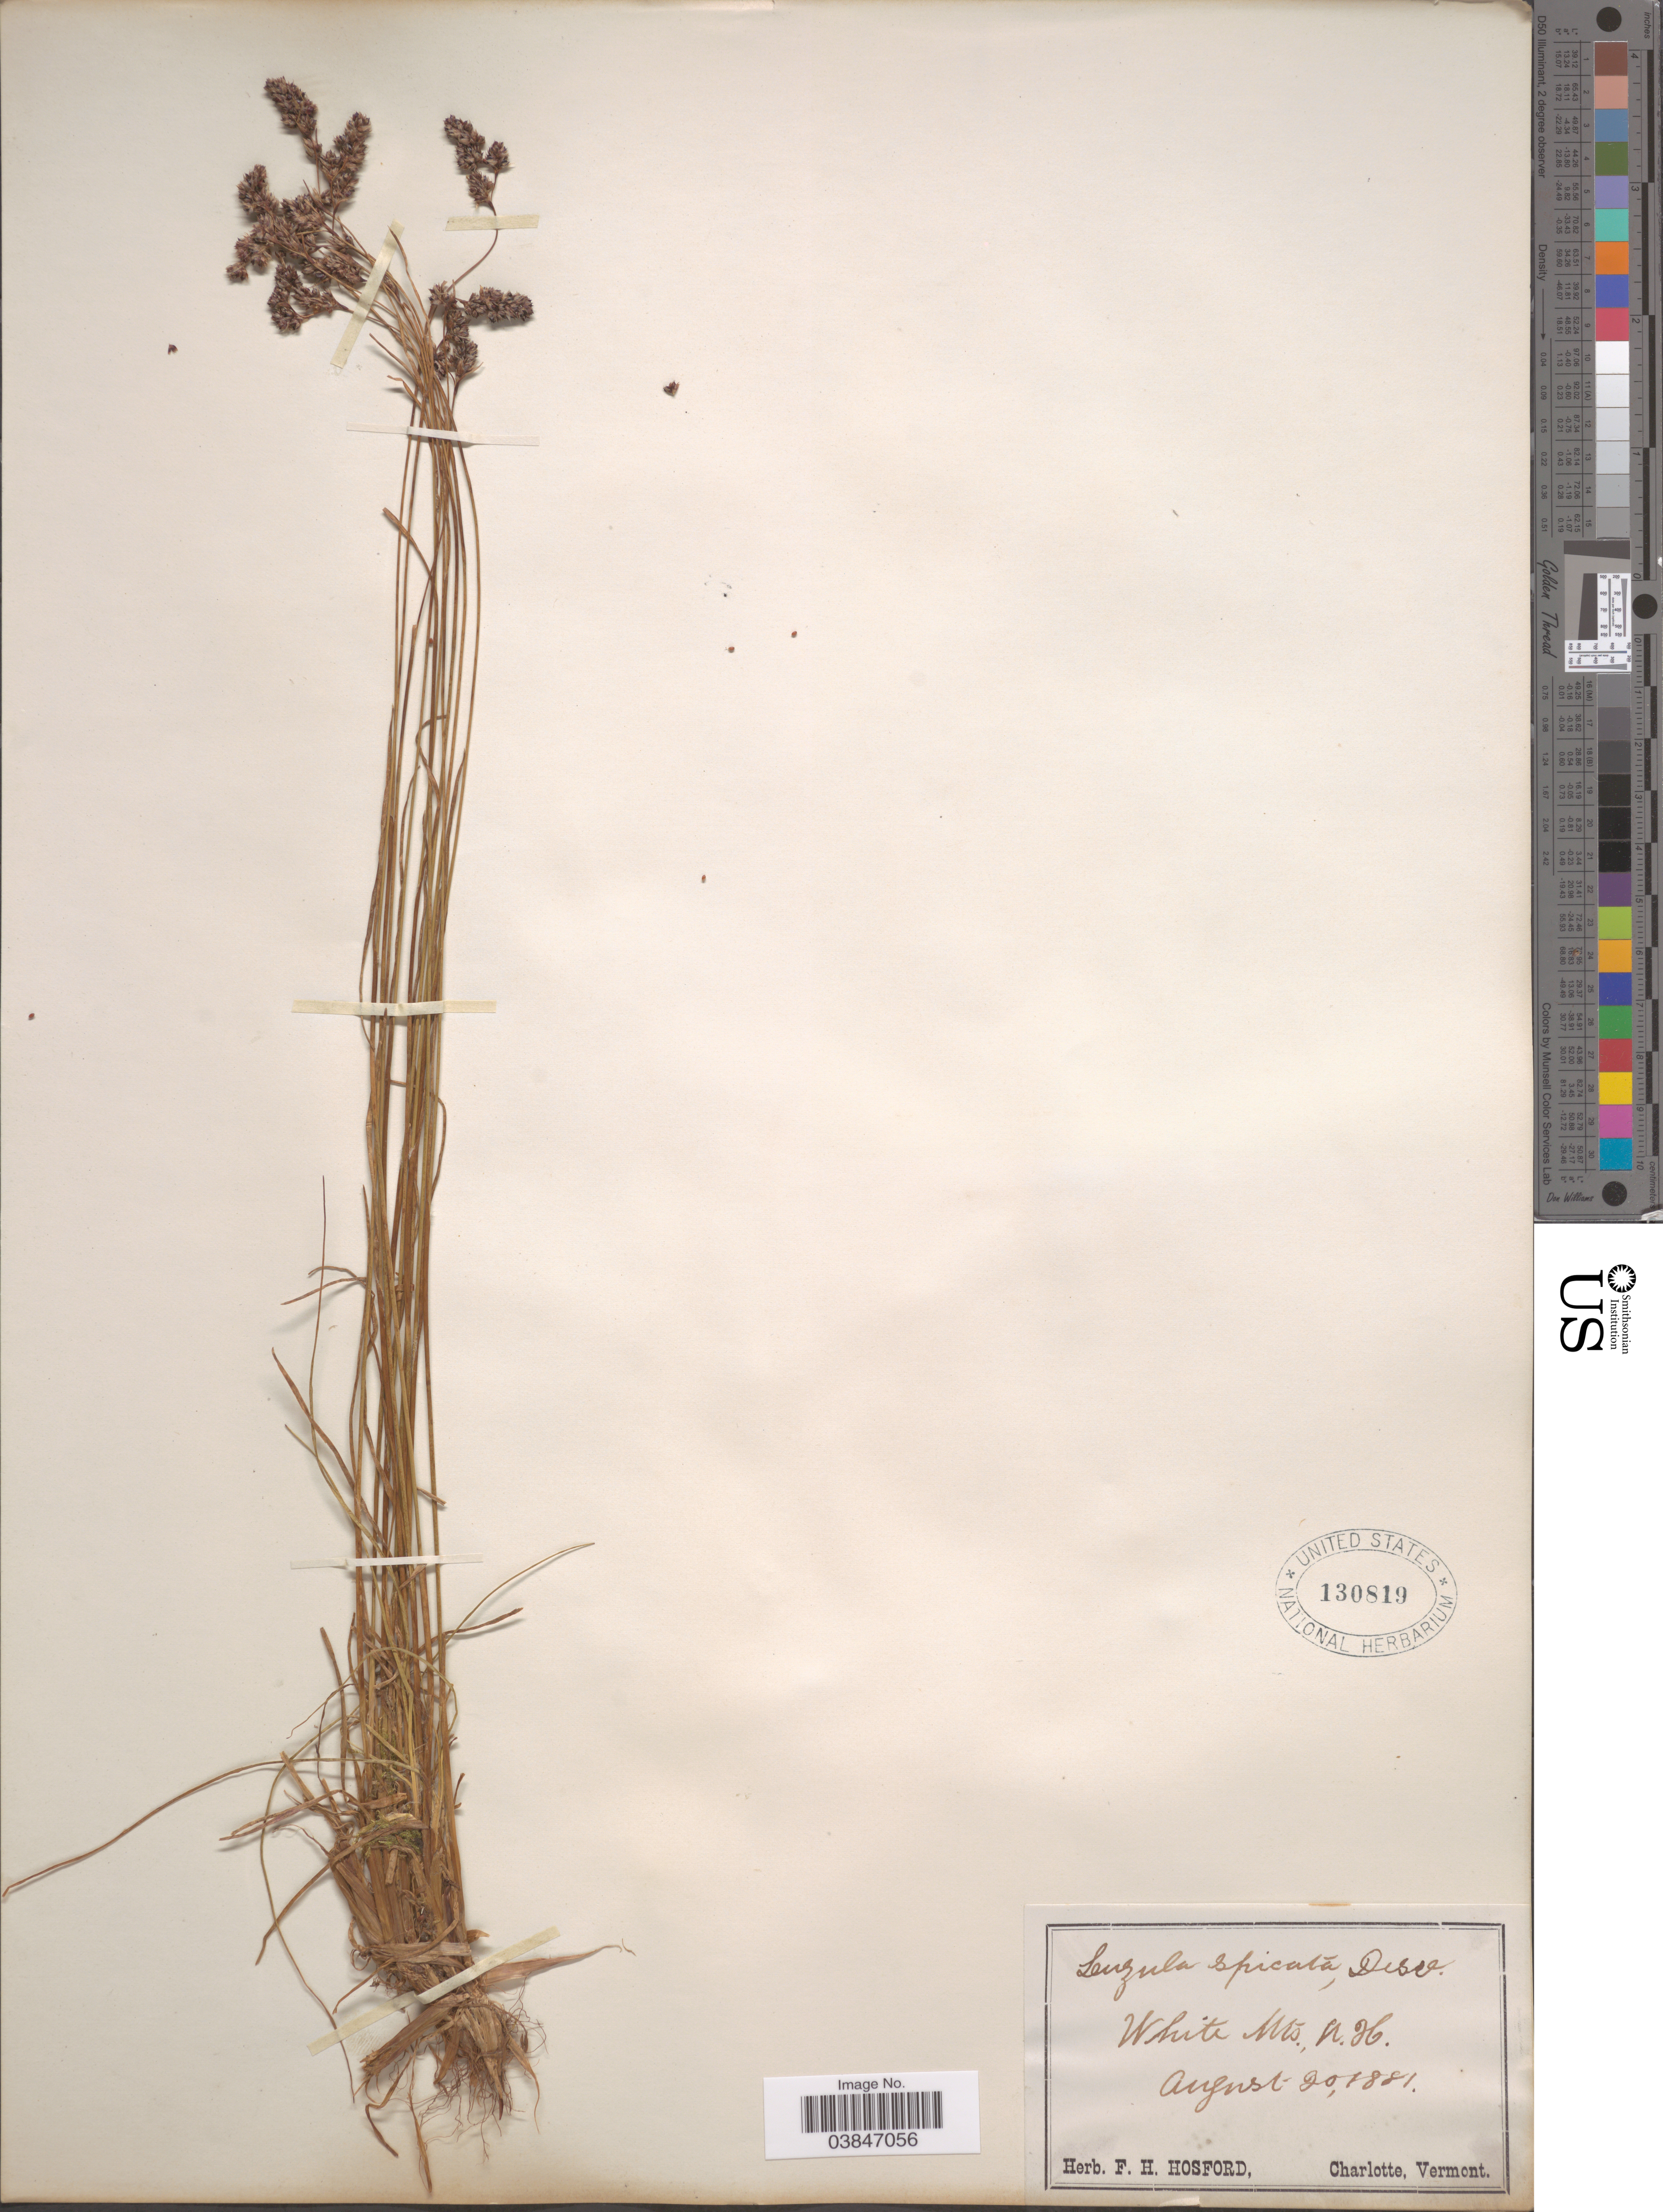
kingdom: Plantae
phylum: Tracheophyta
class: Liliopsida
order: Poales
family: Juncaceae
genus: Luzula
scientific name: Luzula spicata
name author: (L.) DC.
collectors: ex herb. F. H. Hosford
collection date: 1881-08-20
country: United States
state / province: New Hampshire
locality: White Mts., N. H.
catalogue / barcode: US 130819